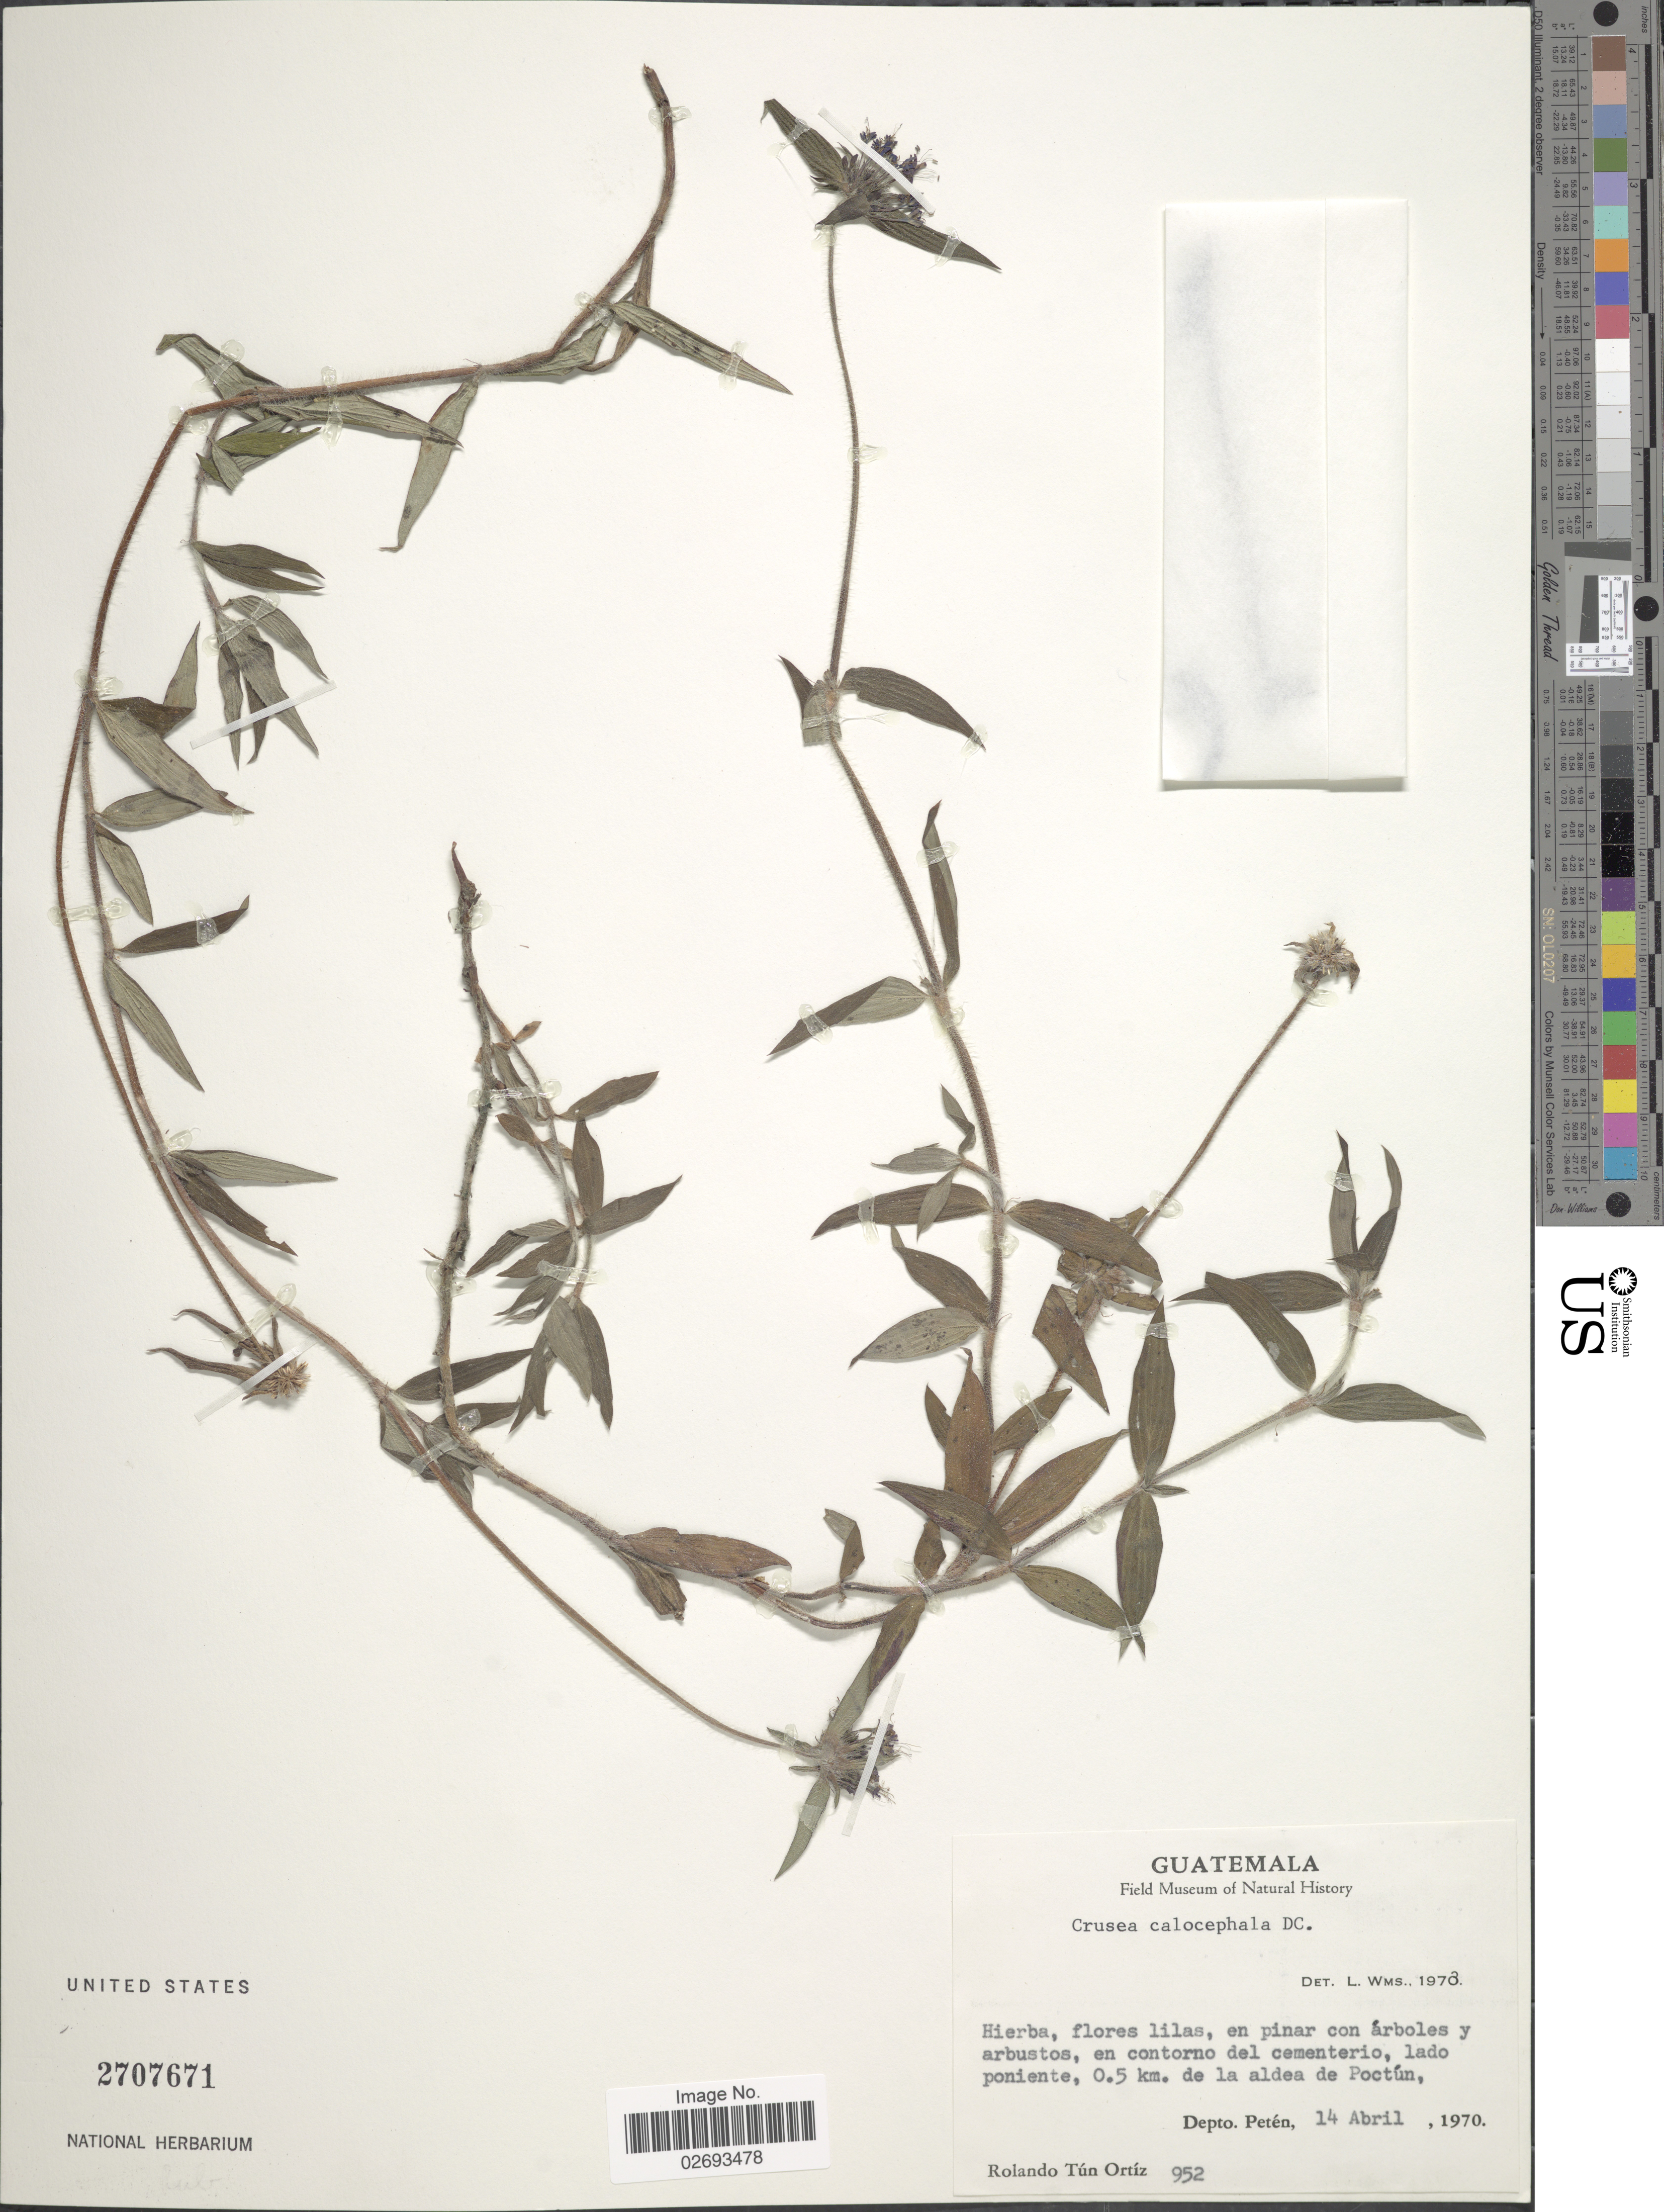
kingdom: Plantae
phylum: Tracheophyta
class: Magnoliopsida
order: Gentianales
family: Rubiaceae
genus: Crusea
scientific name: Crusea calocephala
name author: DC.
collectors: R. T. Ortíz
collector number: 852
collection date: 1970-04-14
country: Guatemala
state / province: El Petén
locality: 0.5 km. de la aldea de Poctun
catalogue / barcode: US 2707671